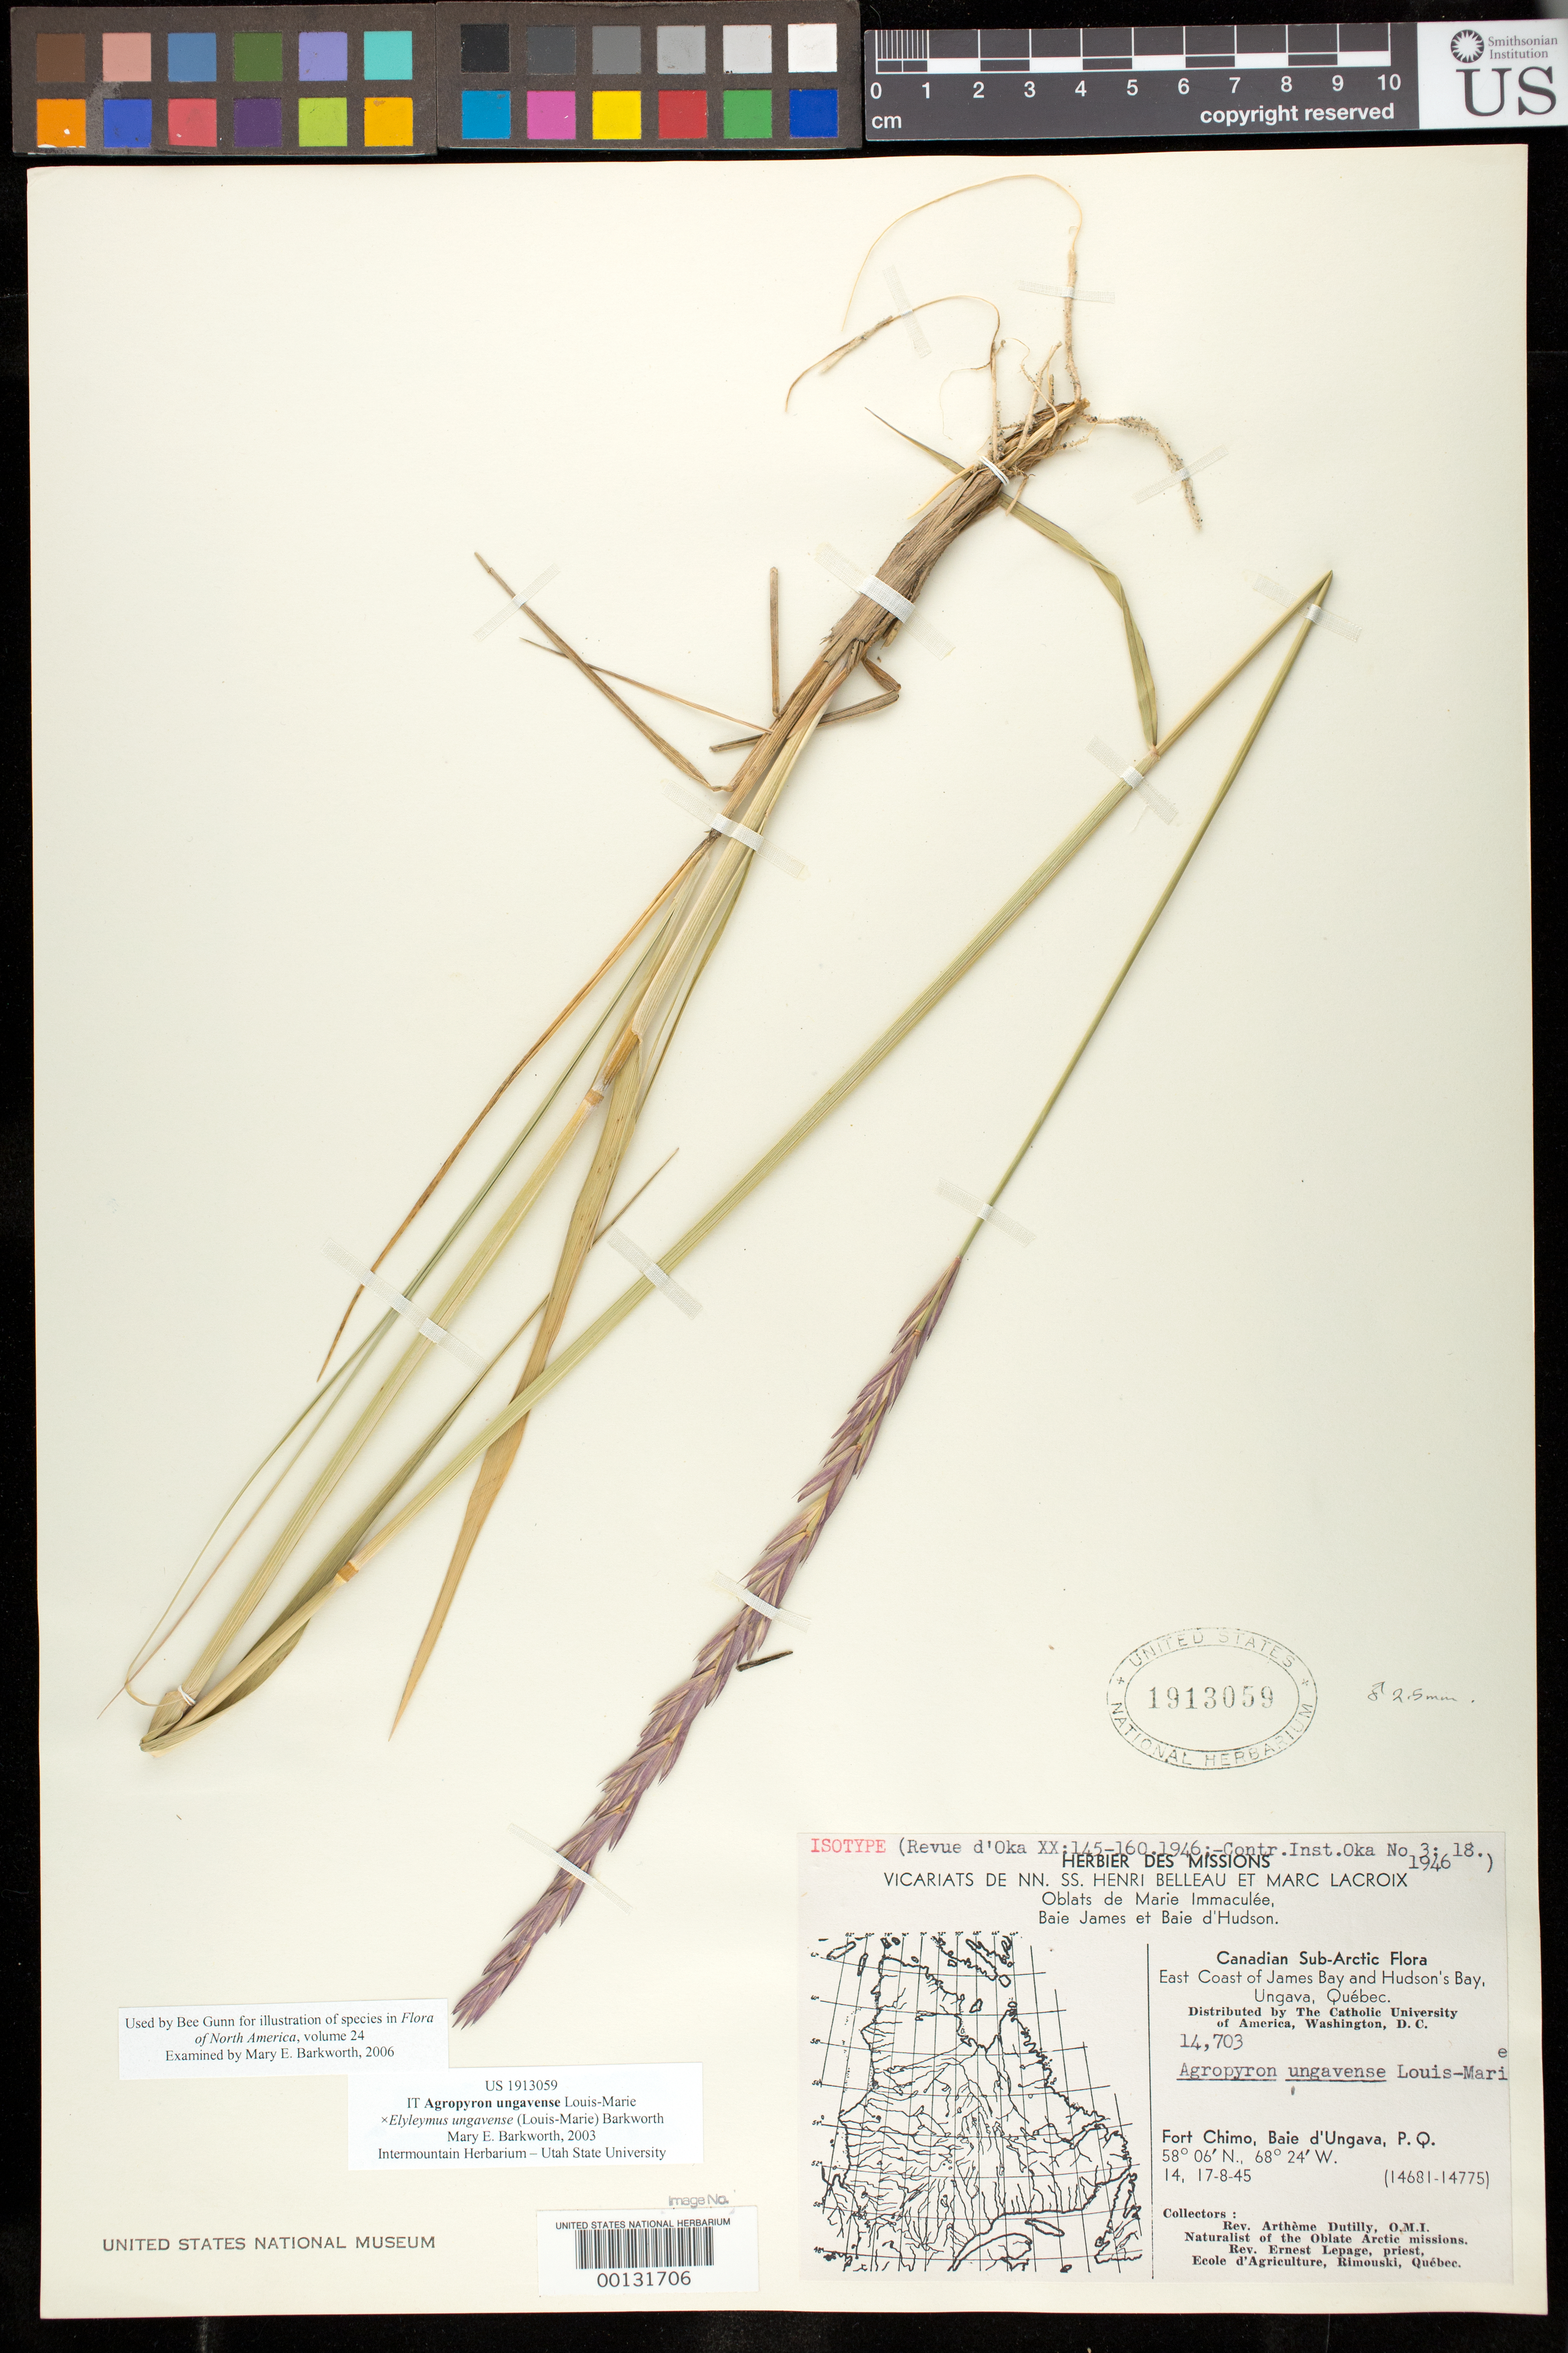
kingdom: Plantae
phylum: Tracheophyta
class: Liliopsida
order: Poales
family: Poaceae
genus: Agropyron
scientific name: Agropyron ungavense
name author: Louis-Marie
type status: Isotype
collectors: A. Dutilly & E. L. Lepage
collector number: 14703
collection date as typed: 17-8-45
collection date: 1945-08-17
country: Canada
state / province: Quebec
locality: Fort Chimo, Baie d'Ungava, P.Q.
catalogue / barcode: US 1913059